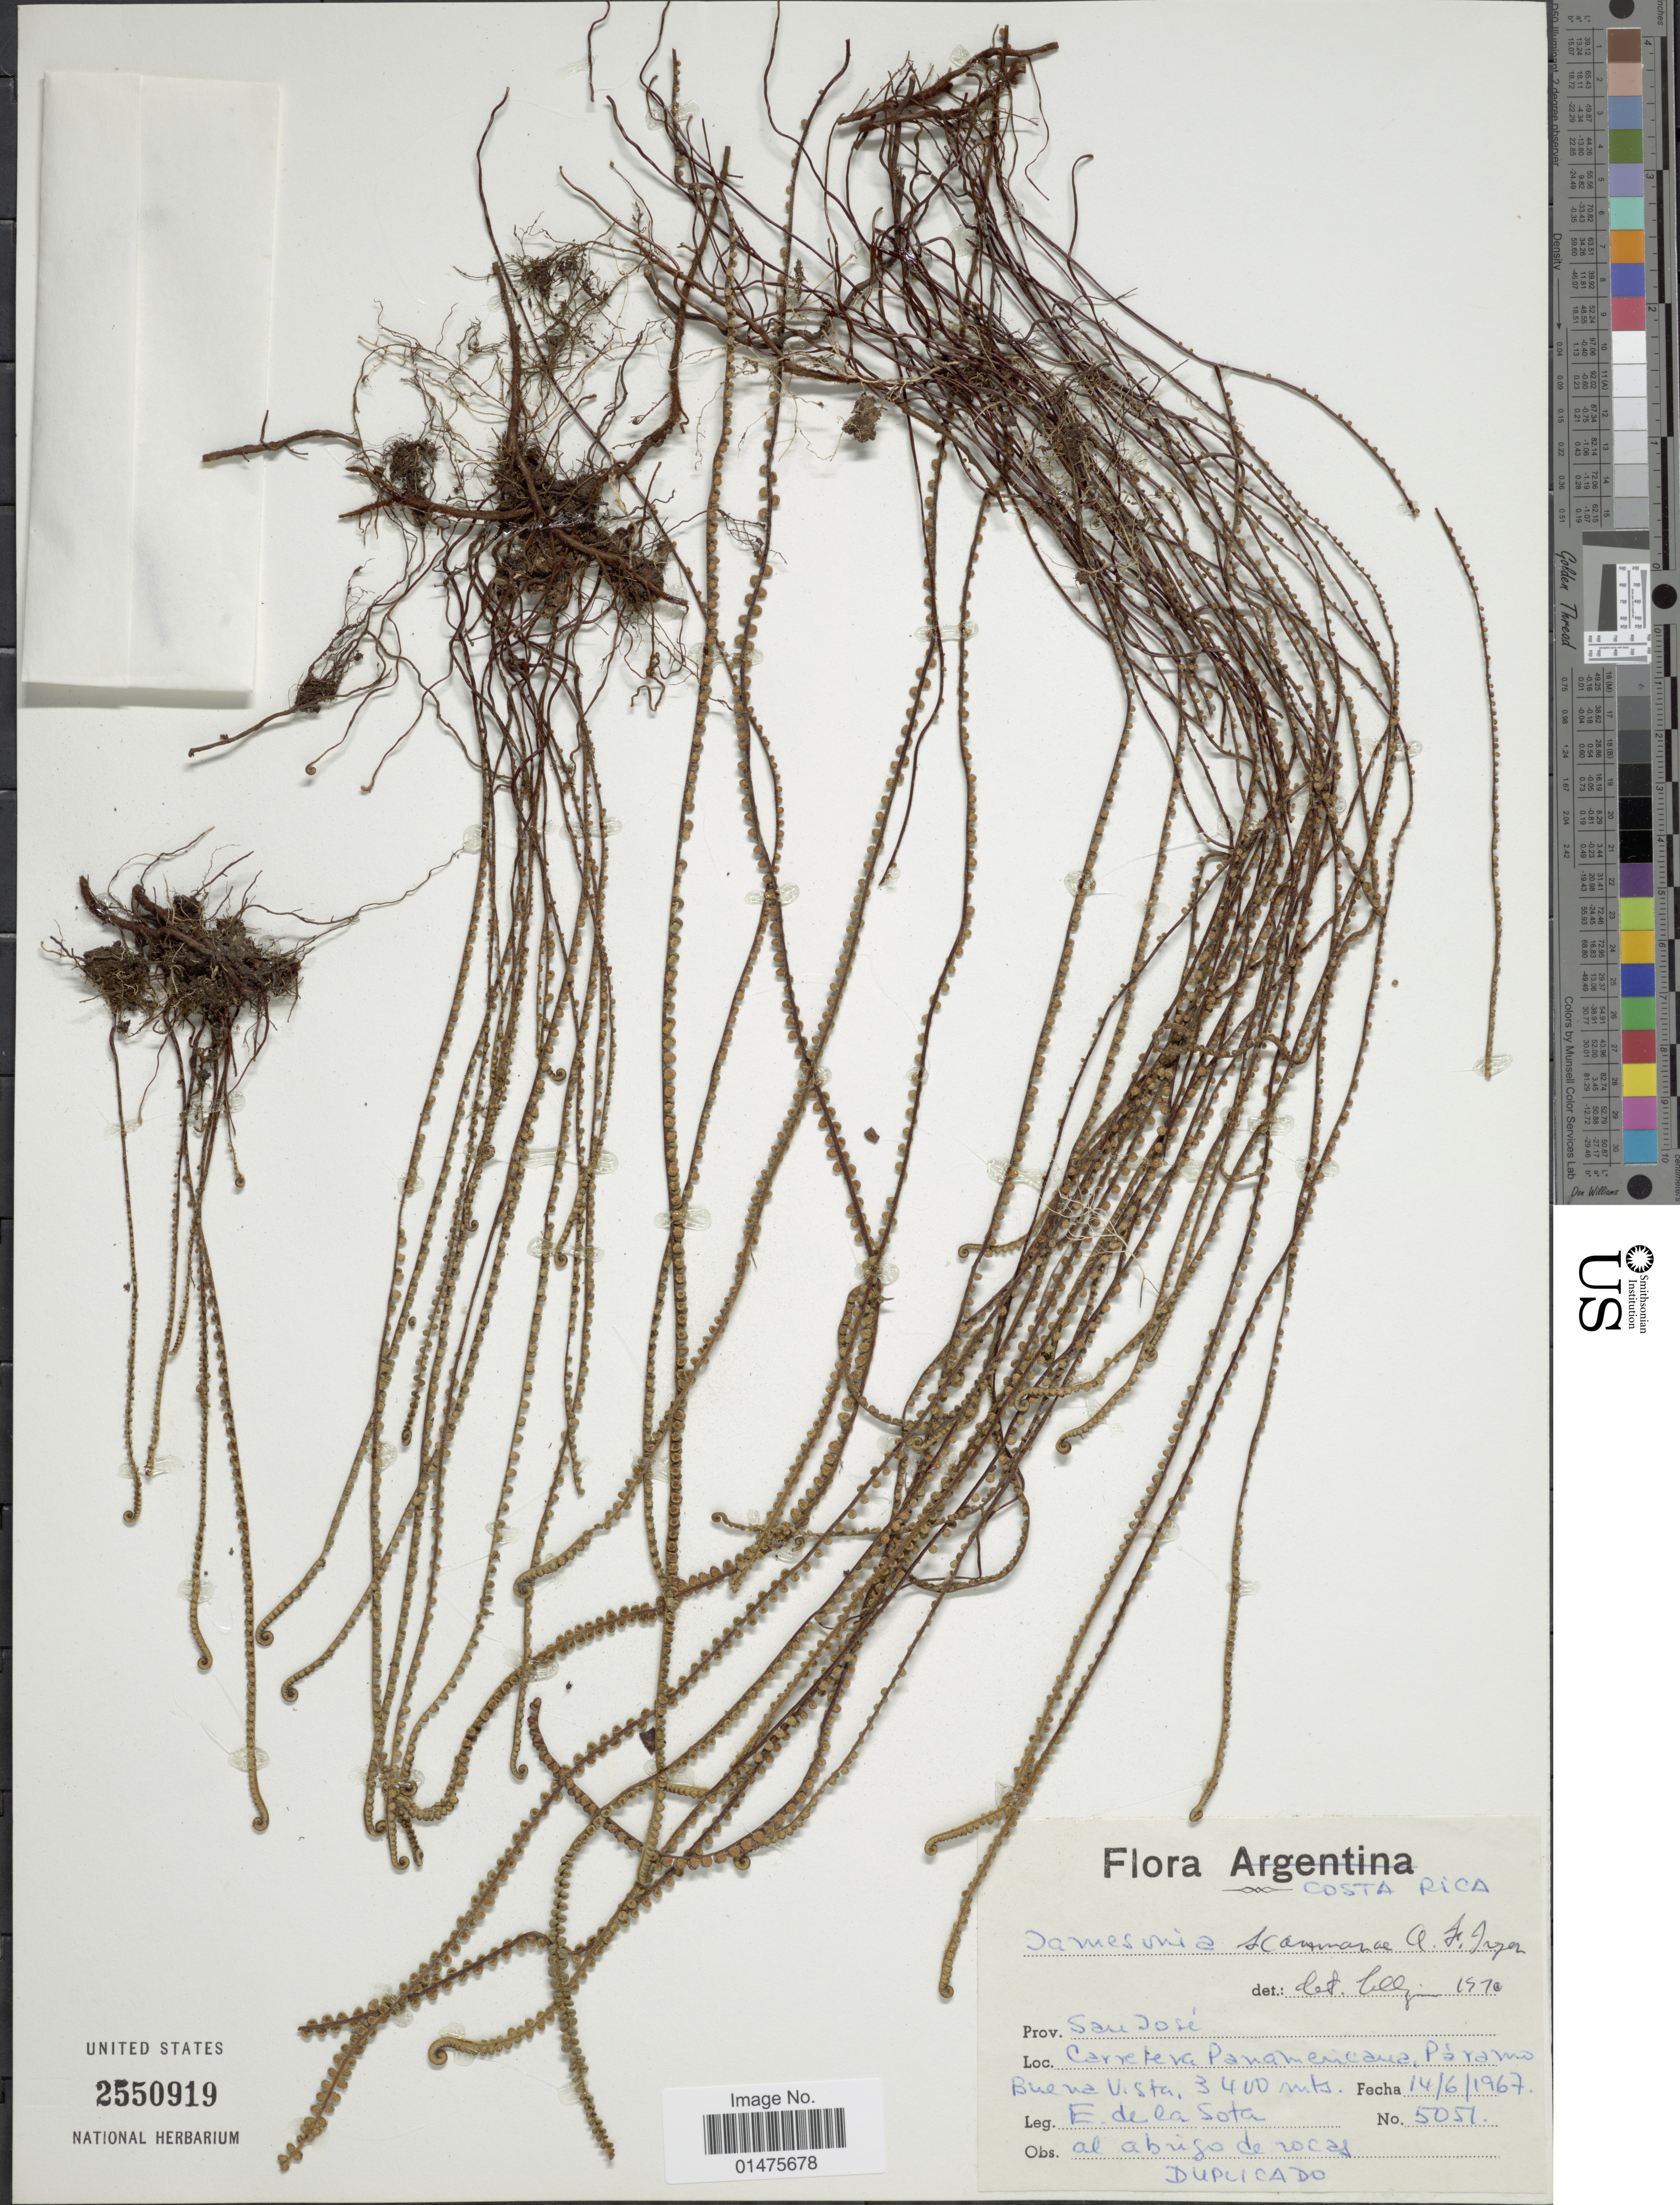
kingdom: Plantae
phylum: Tracheophyta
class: Polypodiopsida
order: Polypodiales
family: Pteridaceae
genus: Jamesonia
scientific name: Jamesonia scammanae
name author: A.F. Tryon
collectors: E. R. de la Sota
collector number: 5051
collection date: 1967-06-14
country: Costa Rica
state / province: San José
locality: Carretera Panamerican, Páramo Buena Vista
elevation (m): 3400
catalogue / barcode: US 2550919